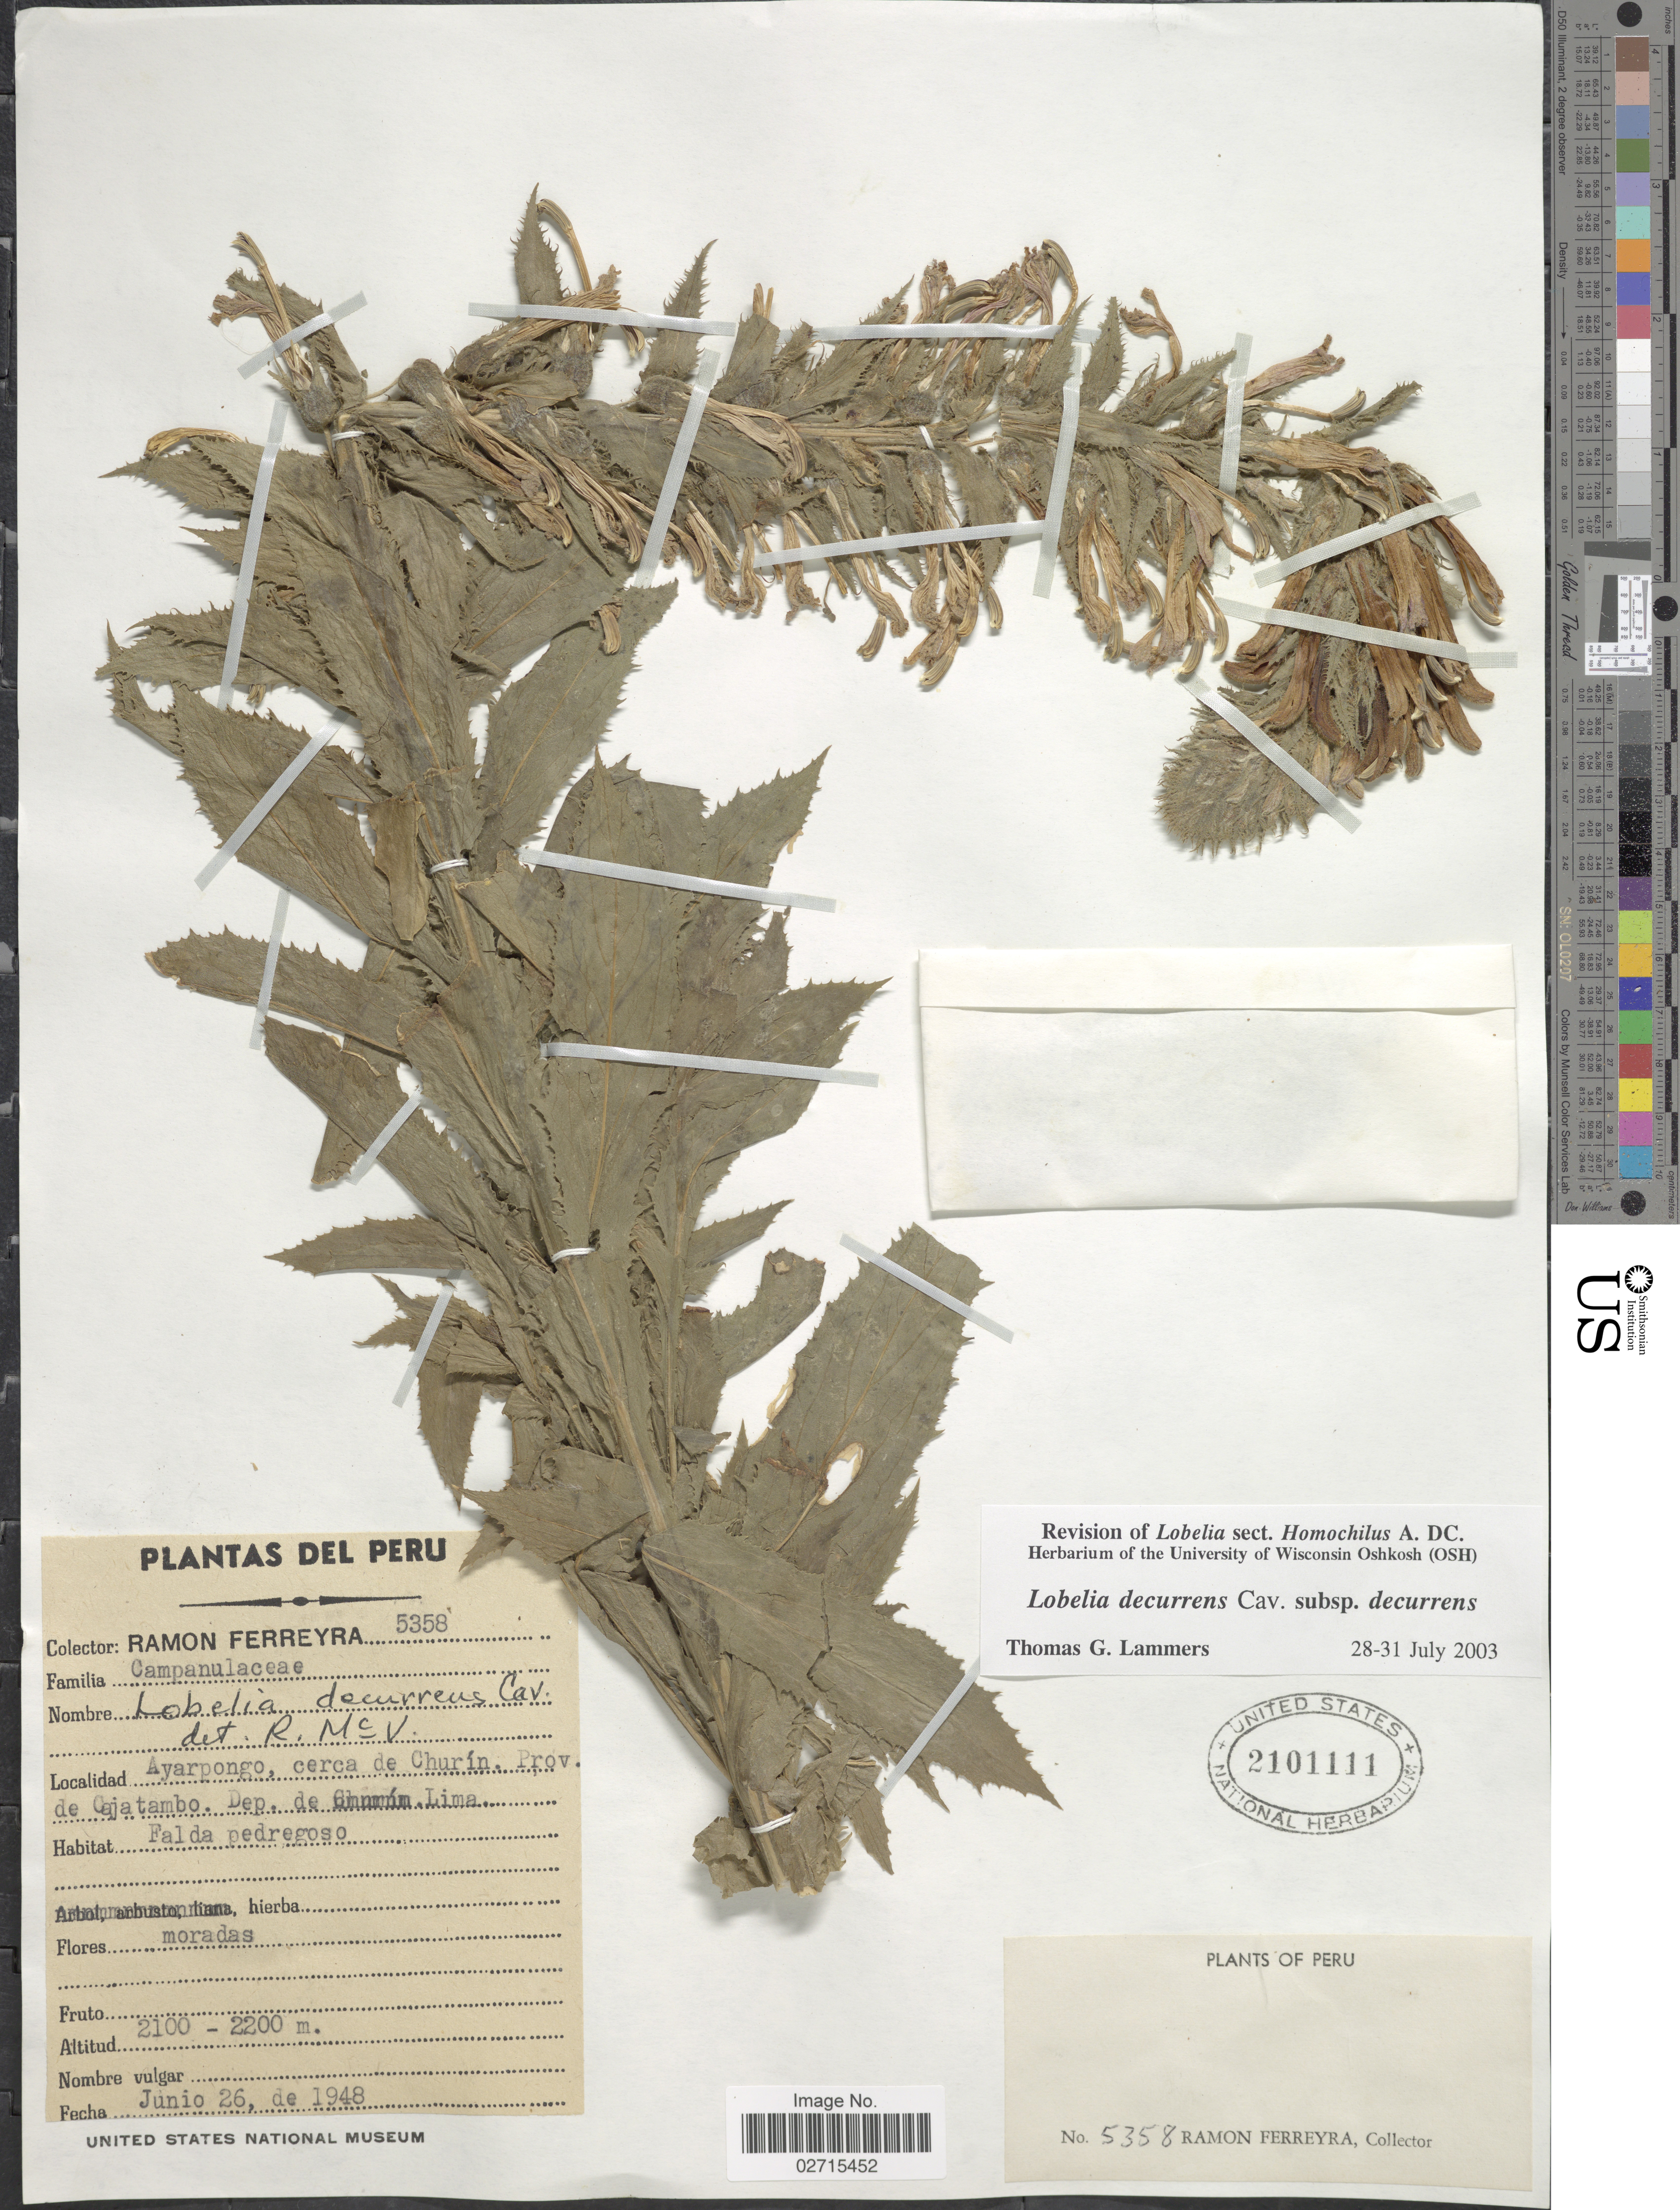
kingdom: Plantae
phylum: Tracheophyta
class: Magnoliopsida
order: Asterales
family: Campanulaceae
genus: Lobelia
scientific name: Lobelia decurrens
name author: Cav.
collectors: R. A. Ferreyra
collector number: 5358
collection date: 1948-06-26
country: Peru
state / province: Lima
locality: Ayarpongo, cerca de Churín, Prov. de Cajatambo dep de Lima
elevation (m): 2100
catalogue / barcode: US 2101111